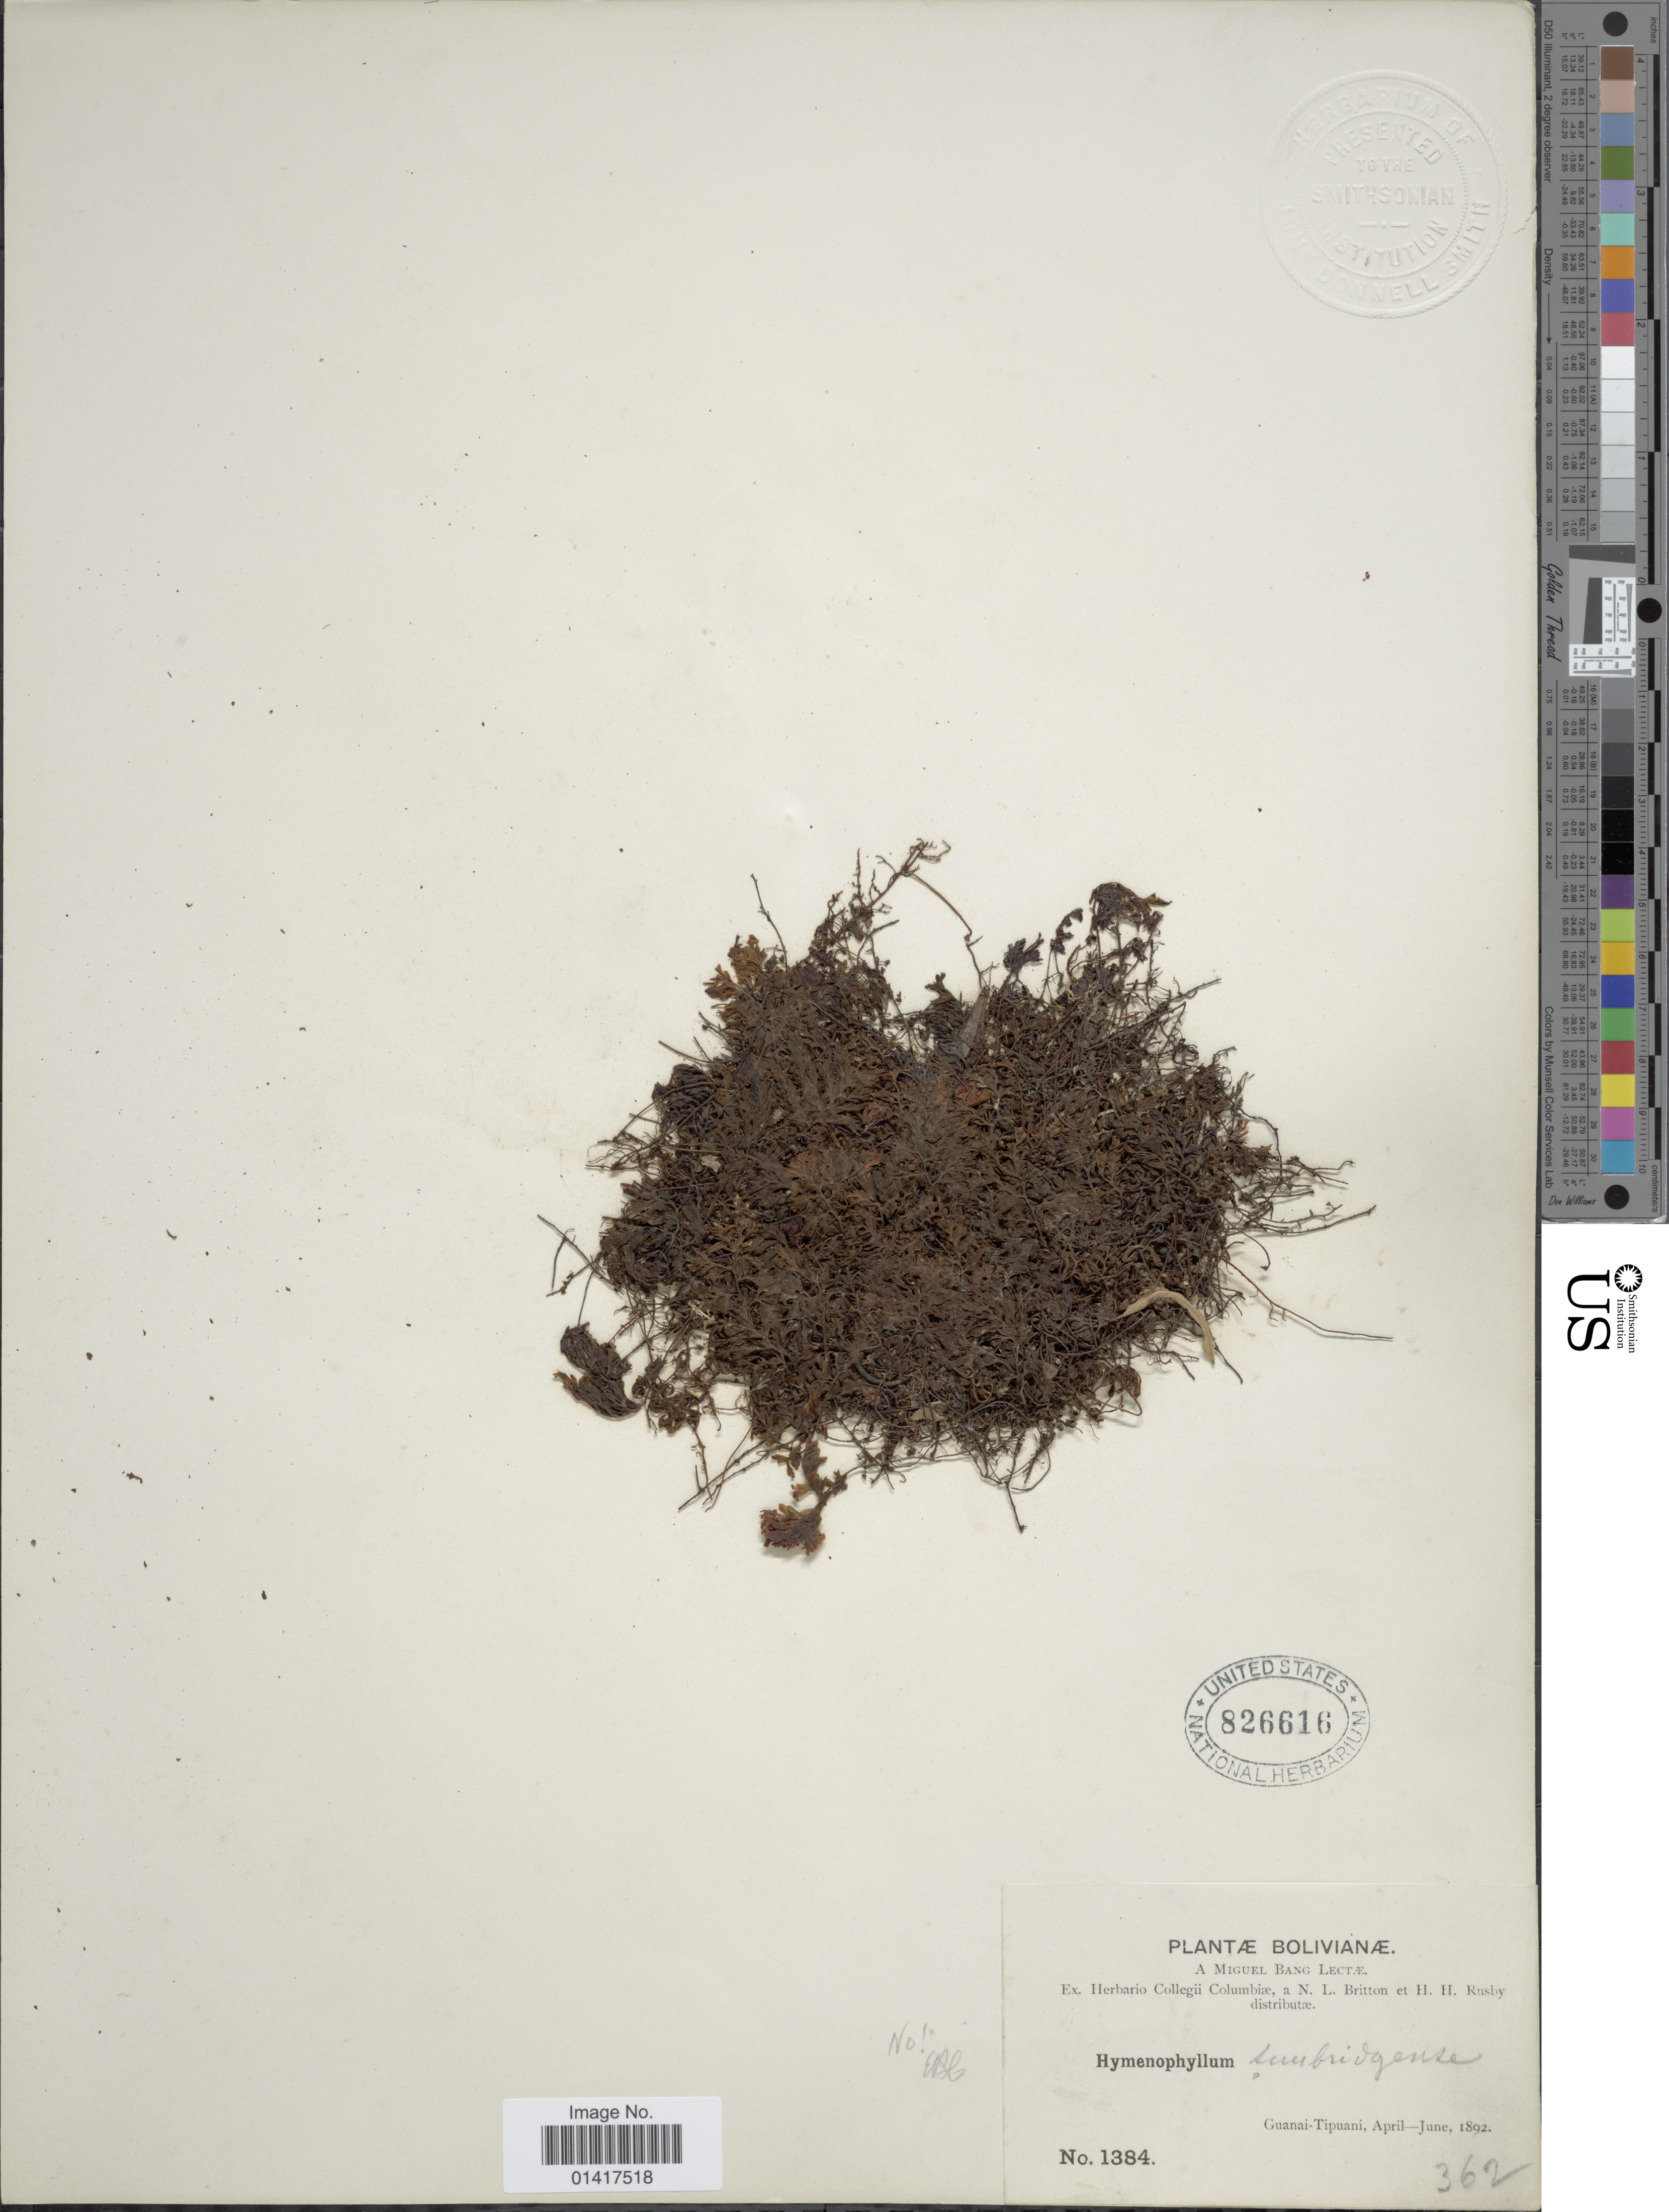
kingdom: Plantae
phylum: Tracheophyta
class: Polypodiopsida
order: Hymenophyllales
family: Hymenophyllaceae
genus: Hymenophyllum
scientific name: Hymenophyllum sp.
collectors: N. Britton & H. H. Rusby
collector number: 1384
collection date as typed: April-June, 1892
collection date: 1892-04/1892-06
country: Bolivia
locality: Guanay-Tipuani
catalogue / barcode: US 826616